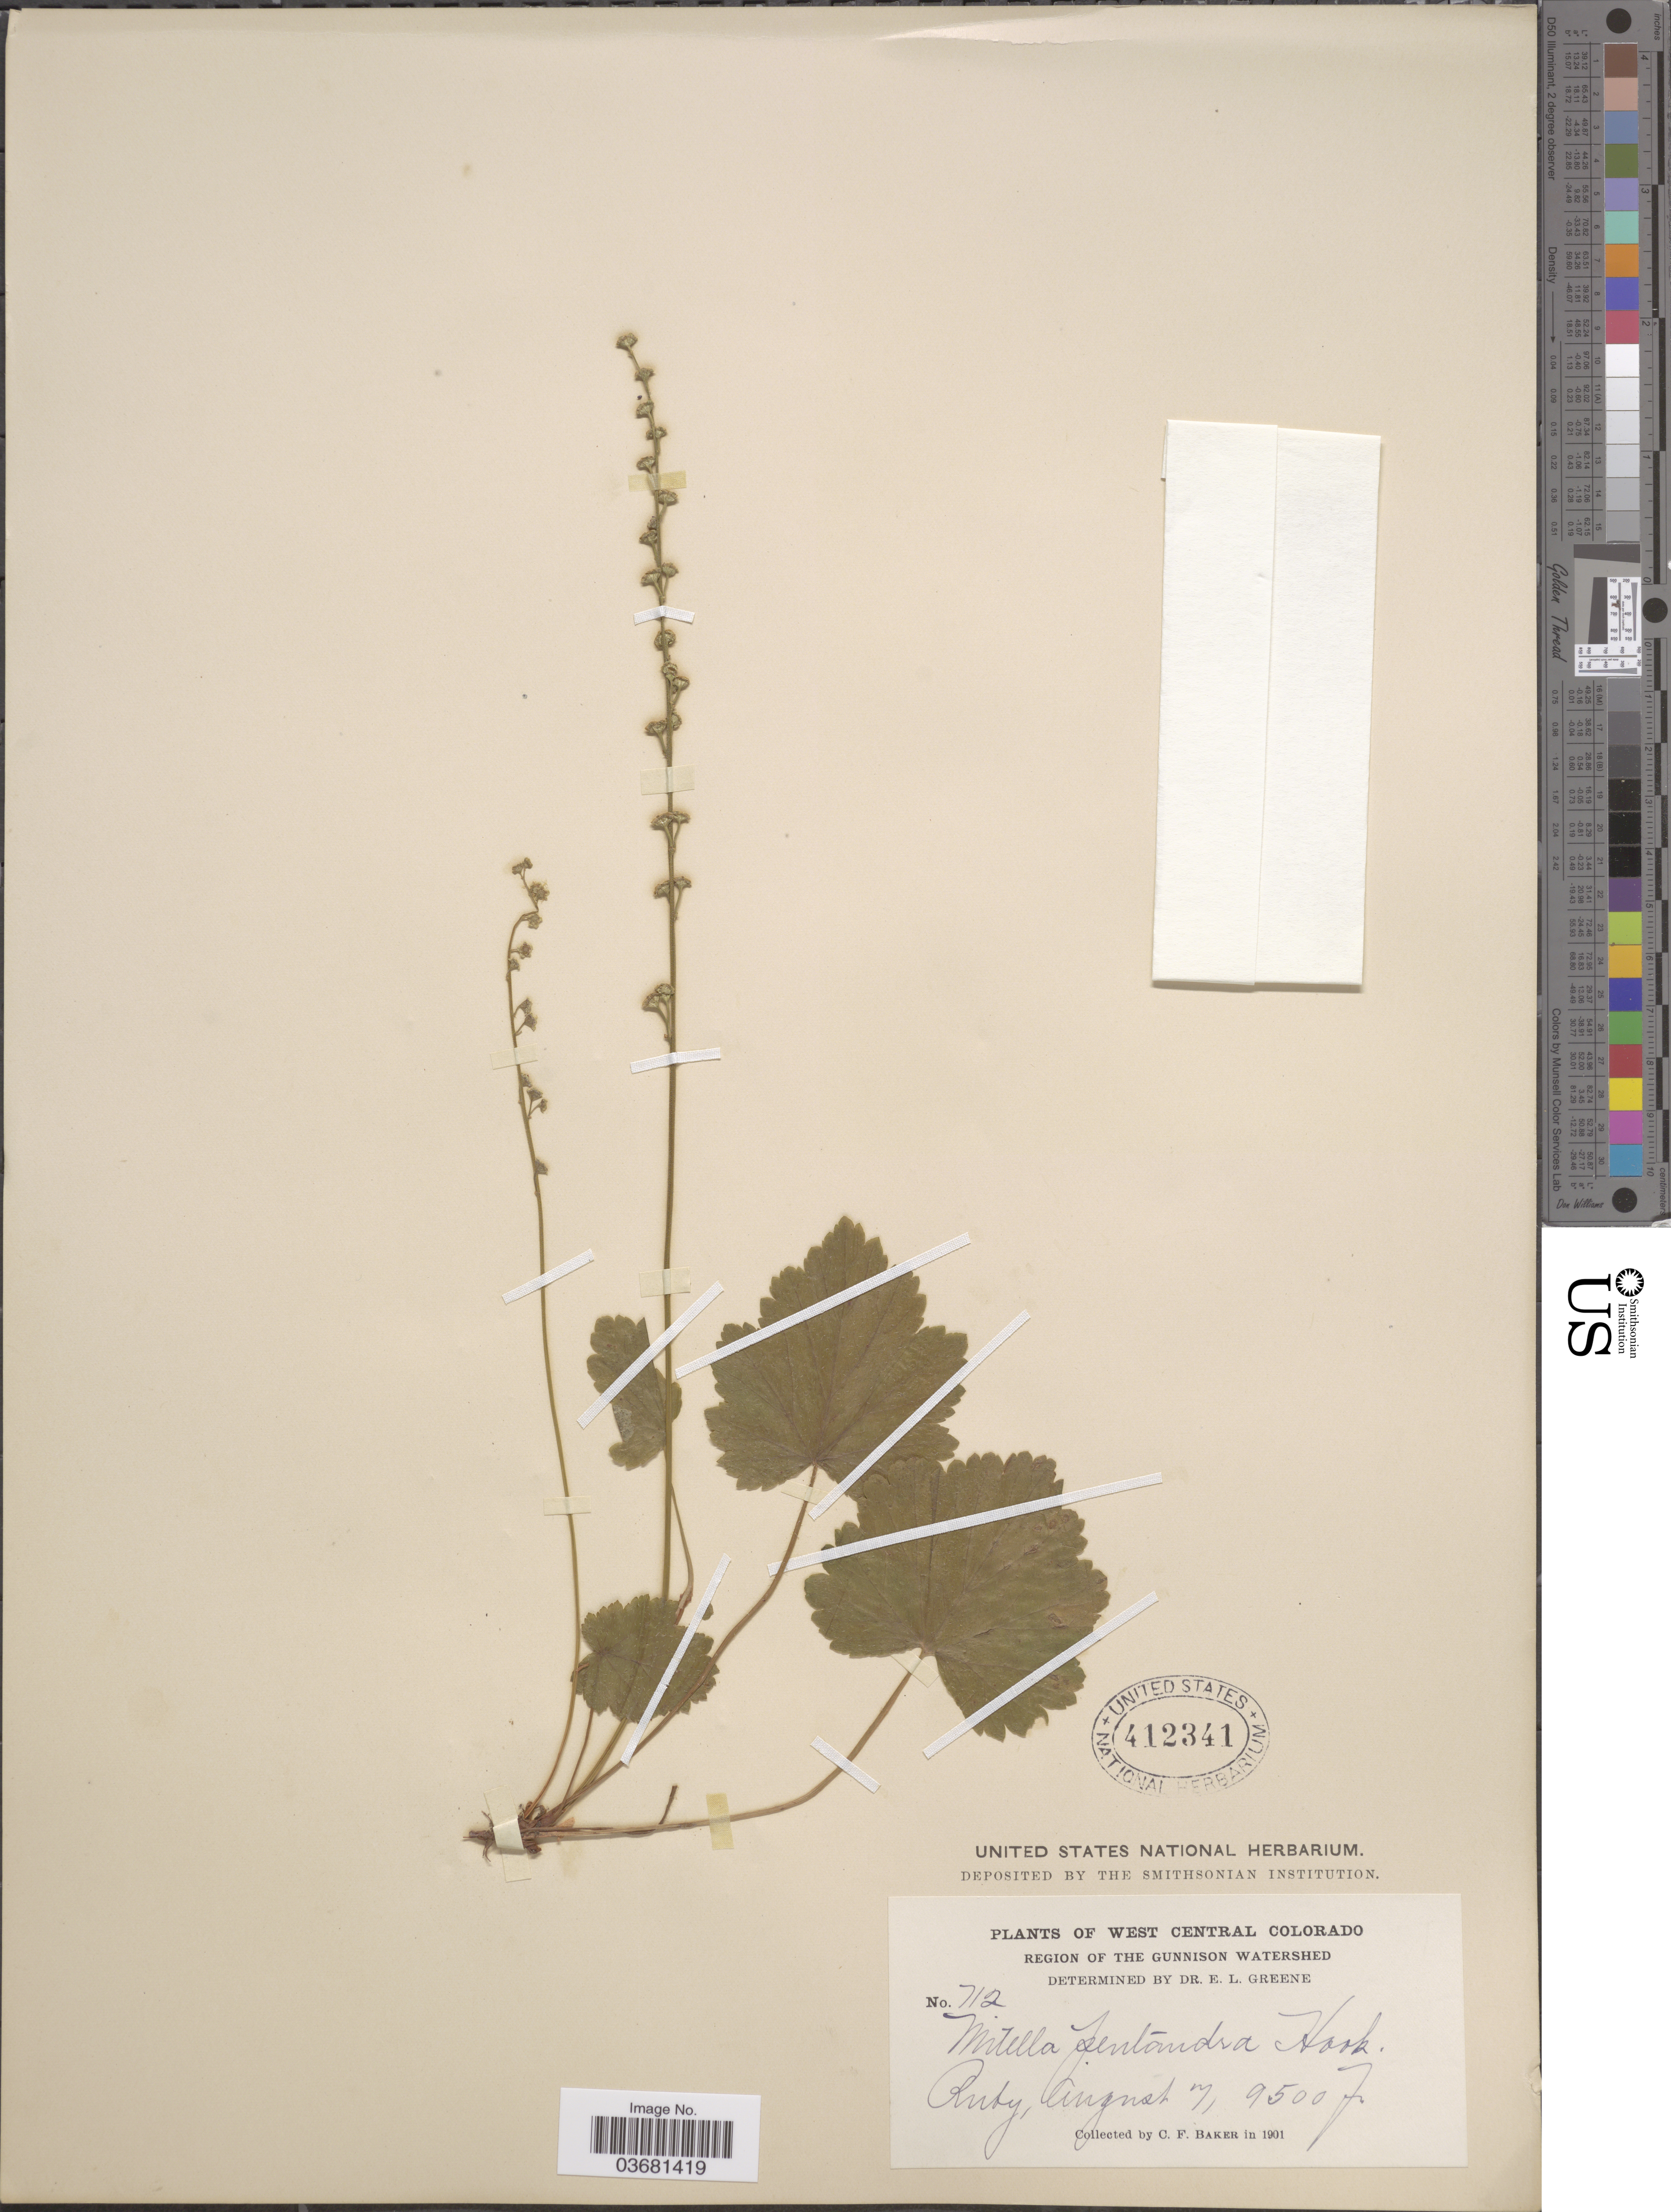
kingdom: Plantae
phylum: Tracheophyta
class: Magnoliopsida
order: Saxifragales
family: Saxifragaceae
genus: Mitella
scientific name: Mitella pentandra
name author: Hook.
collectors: C. F. Baker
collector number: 712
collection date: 1901-08-07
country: United States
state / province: Colorado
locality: West Central Colorado. Region of the Gunnison Watershed. Ruby.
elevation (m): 2896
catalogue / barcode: US 412341